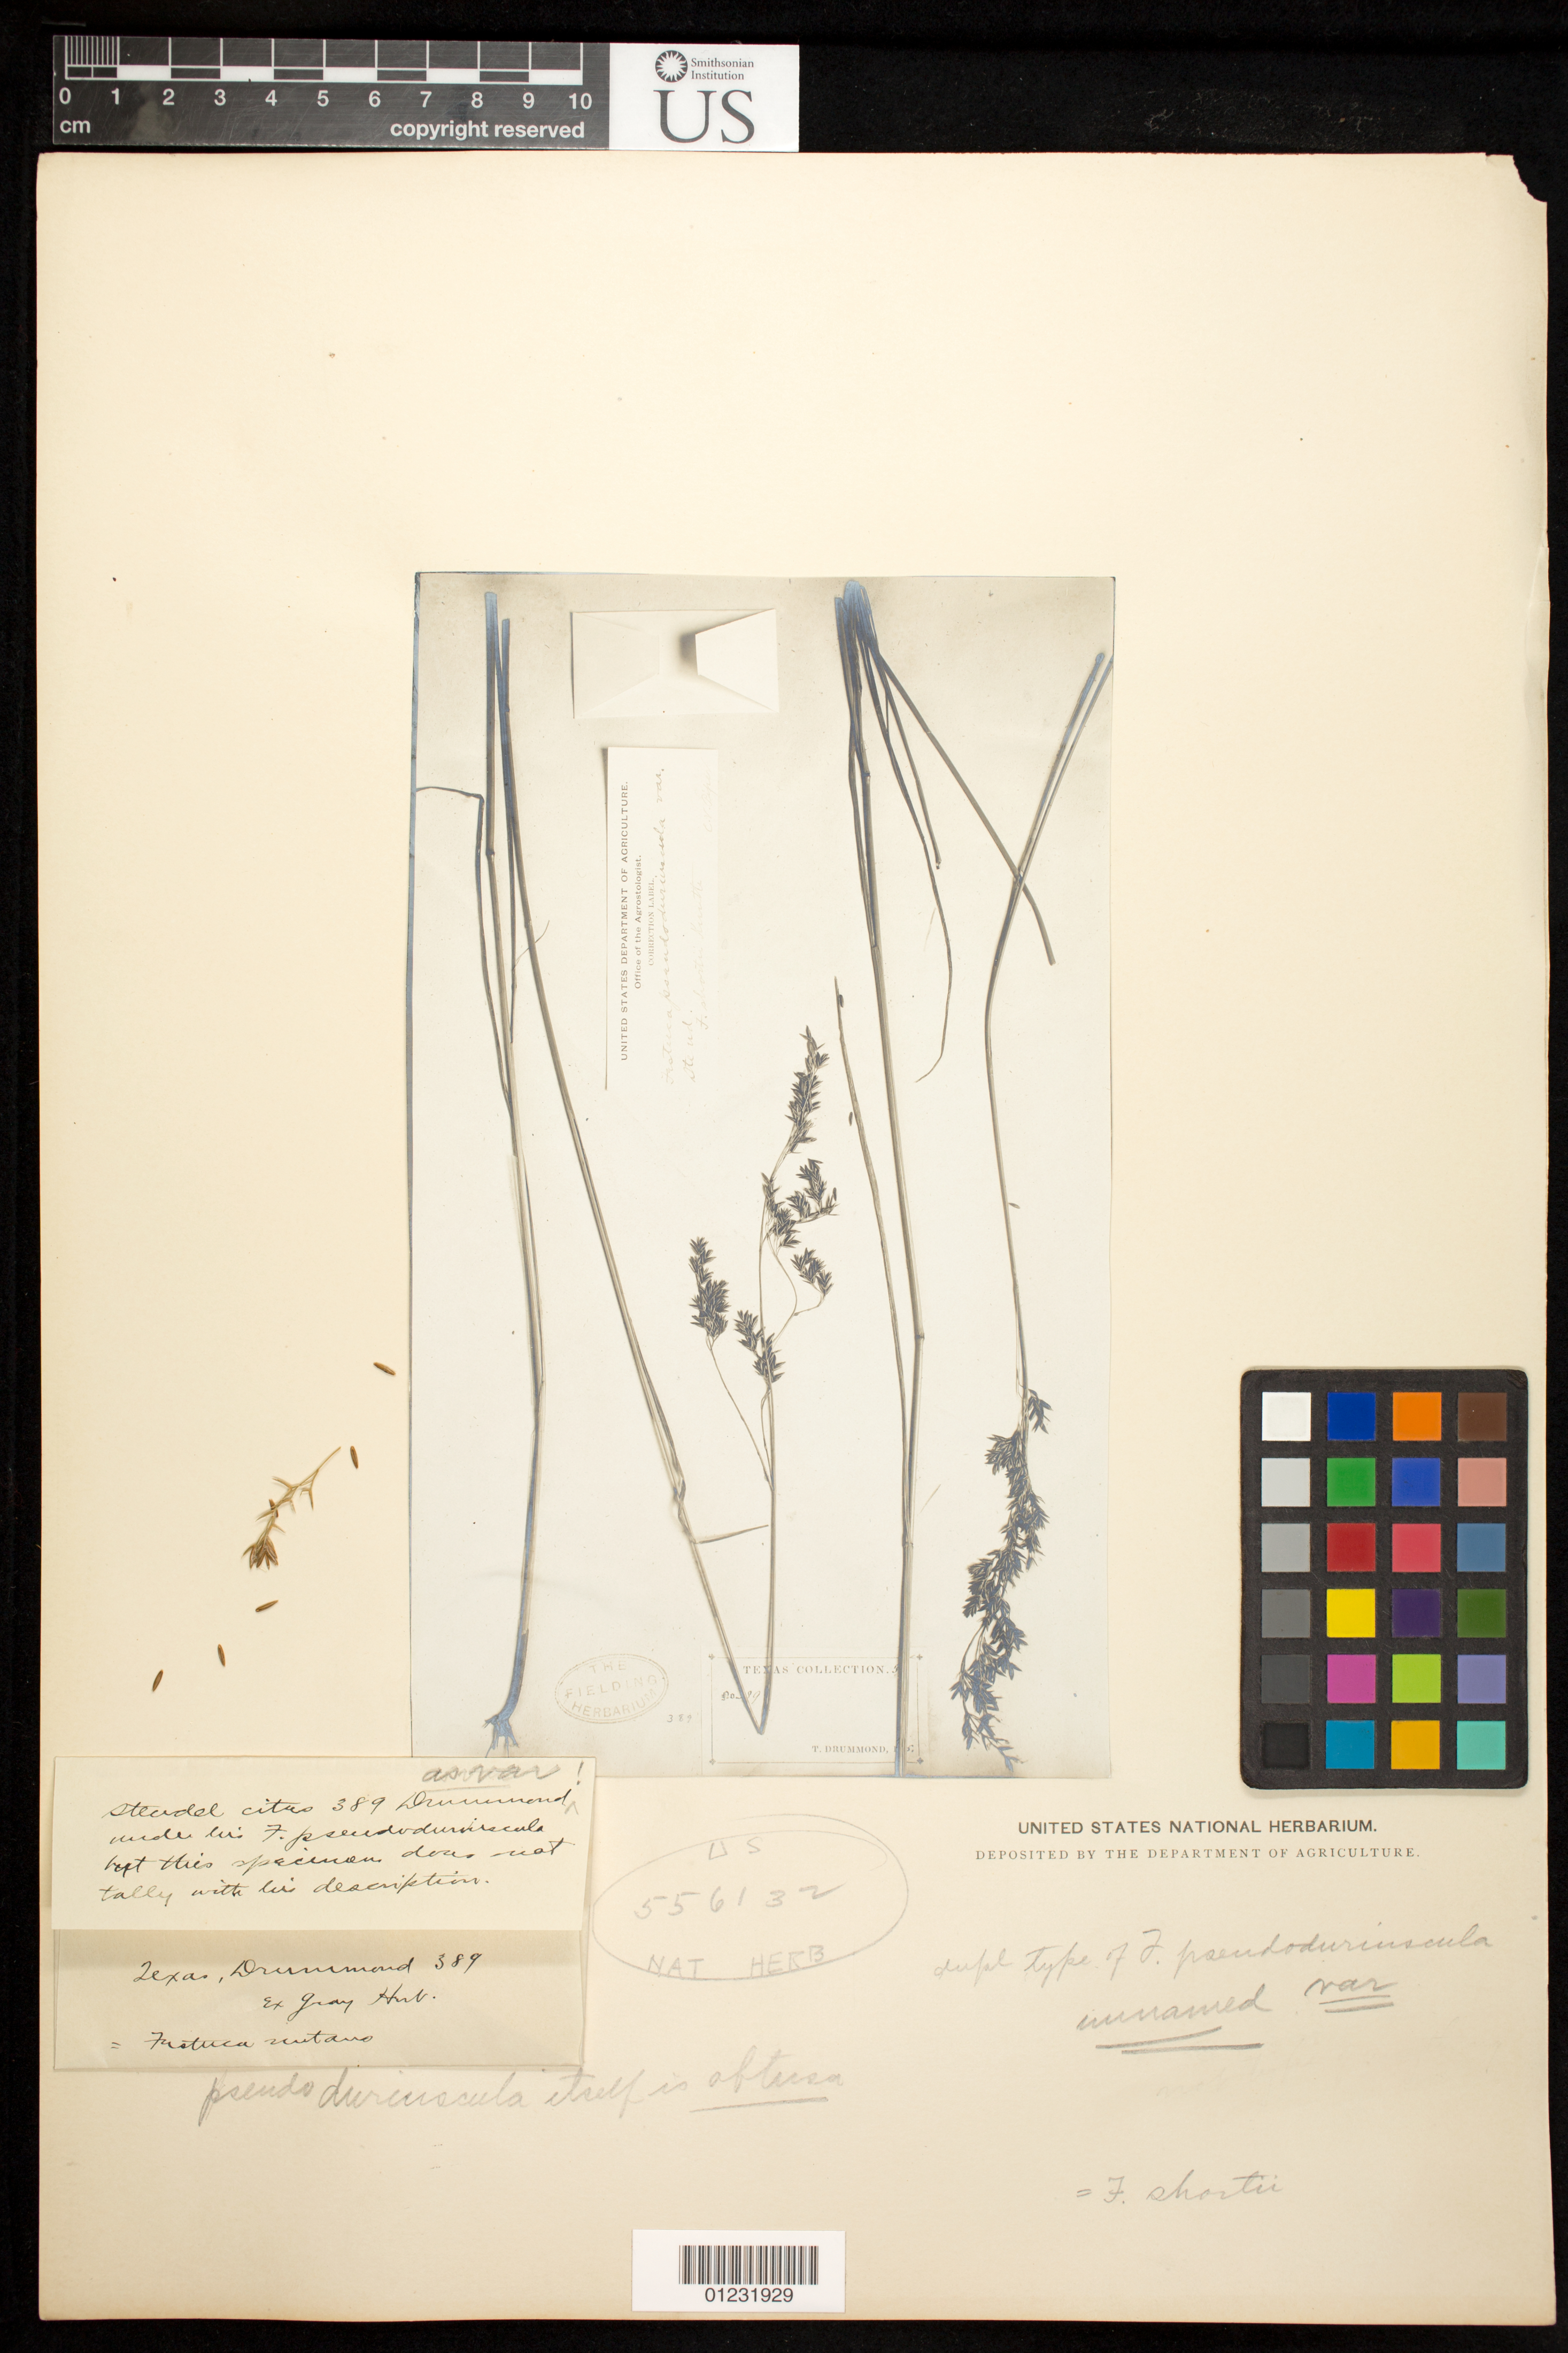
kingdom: Plantae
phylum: Tracheophyta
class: Liliopsida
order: Poales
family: Poaceae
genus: Festuca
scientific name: Festuca pseudoduriuscula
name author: Steud.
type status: Isotype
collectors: T. Drummond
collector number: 389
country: United States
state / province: Texas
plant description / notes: Fragmentary material of type specimen ex herb. Gray.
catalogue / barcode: US 556132